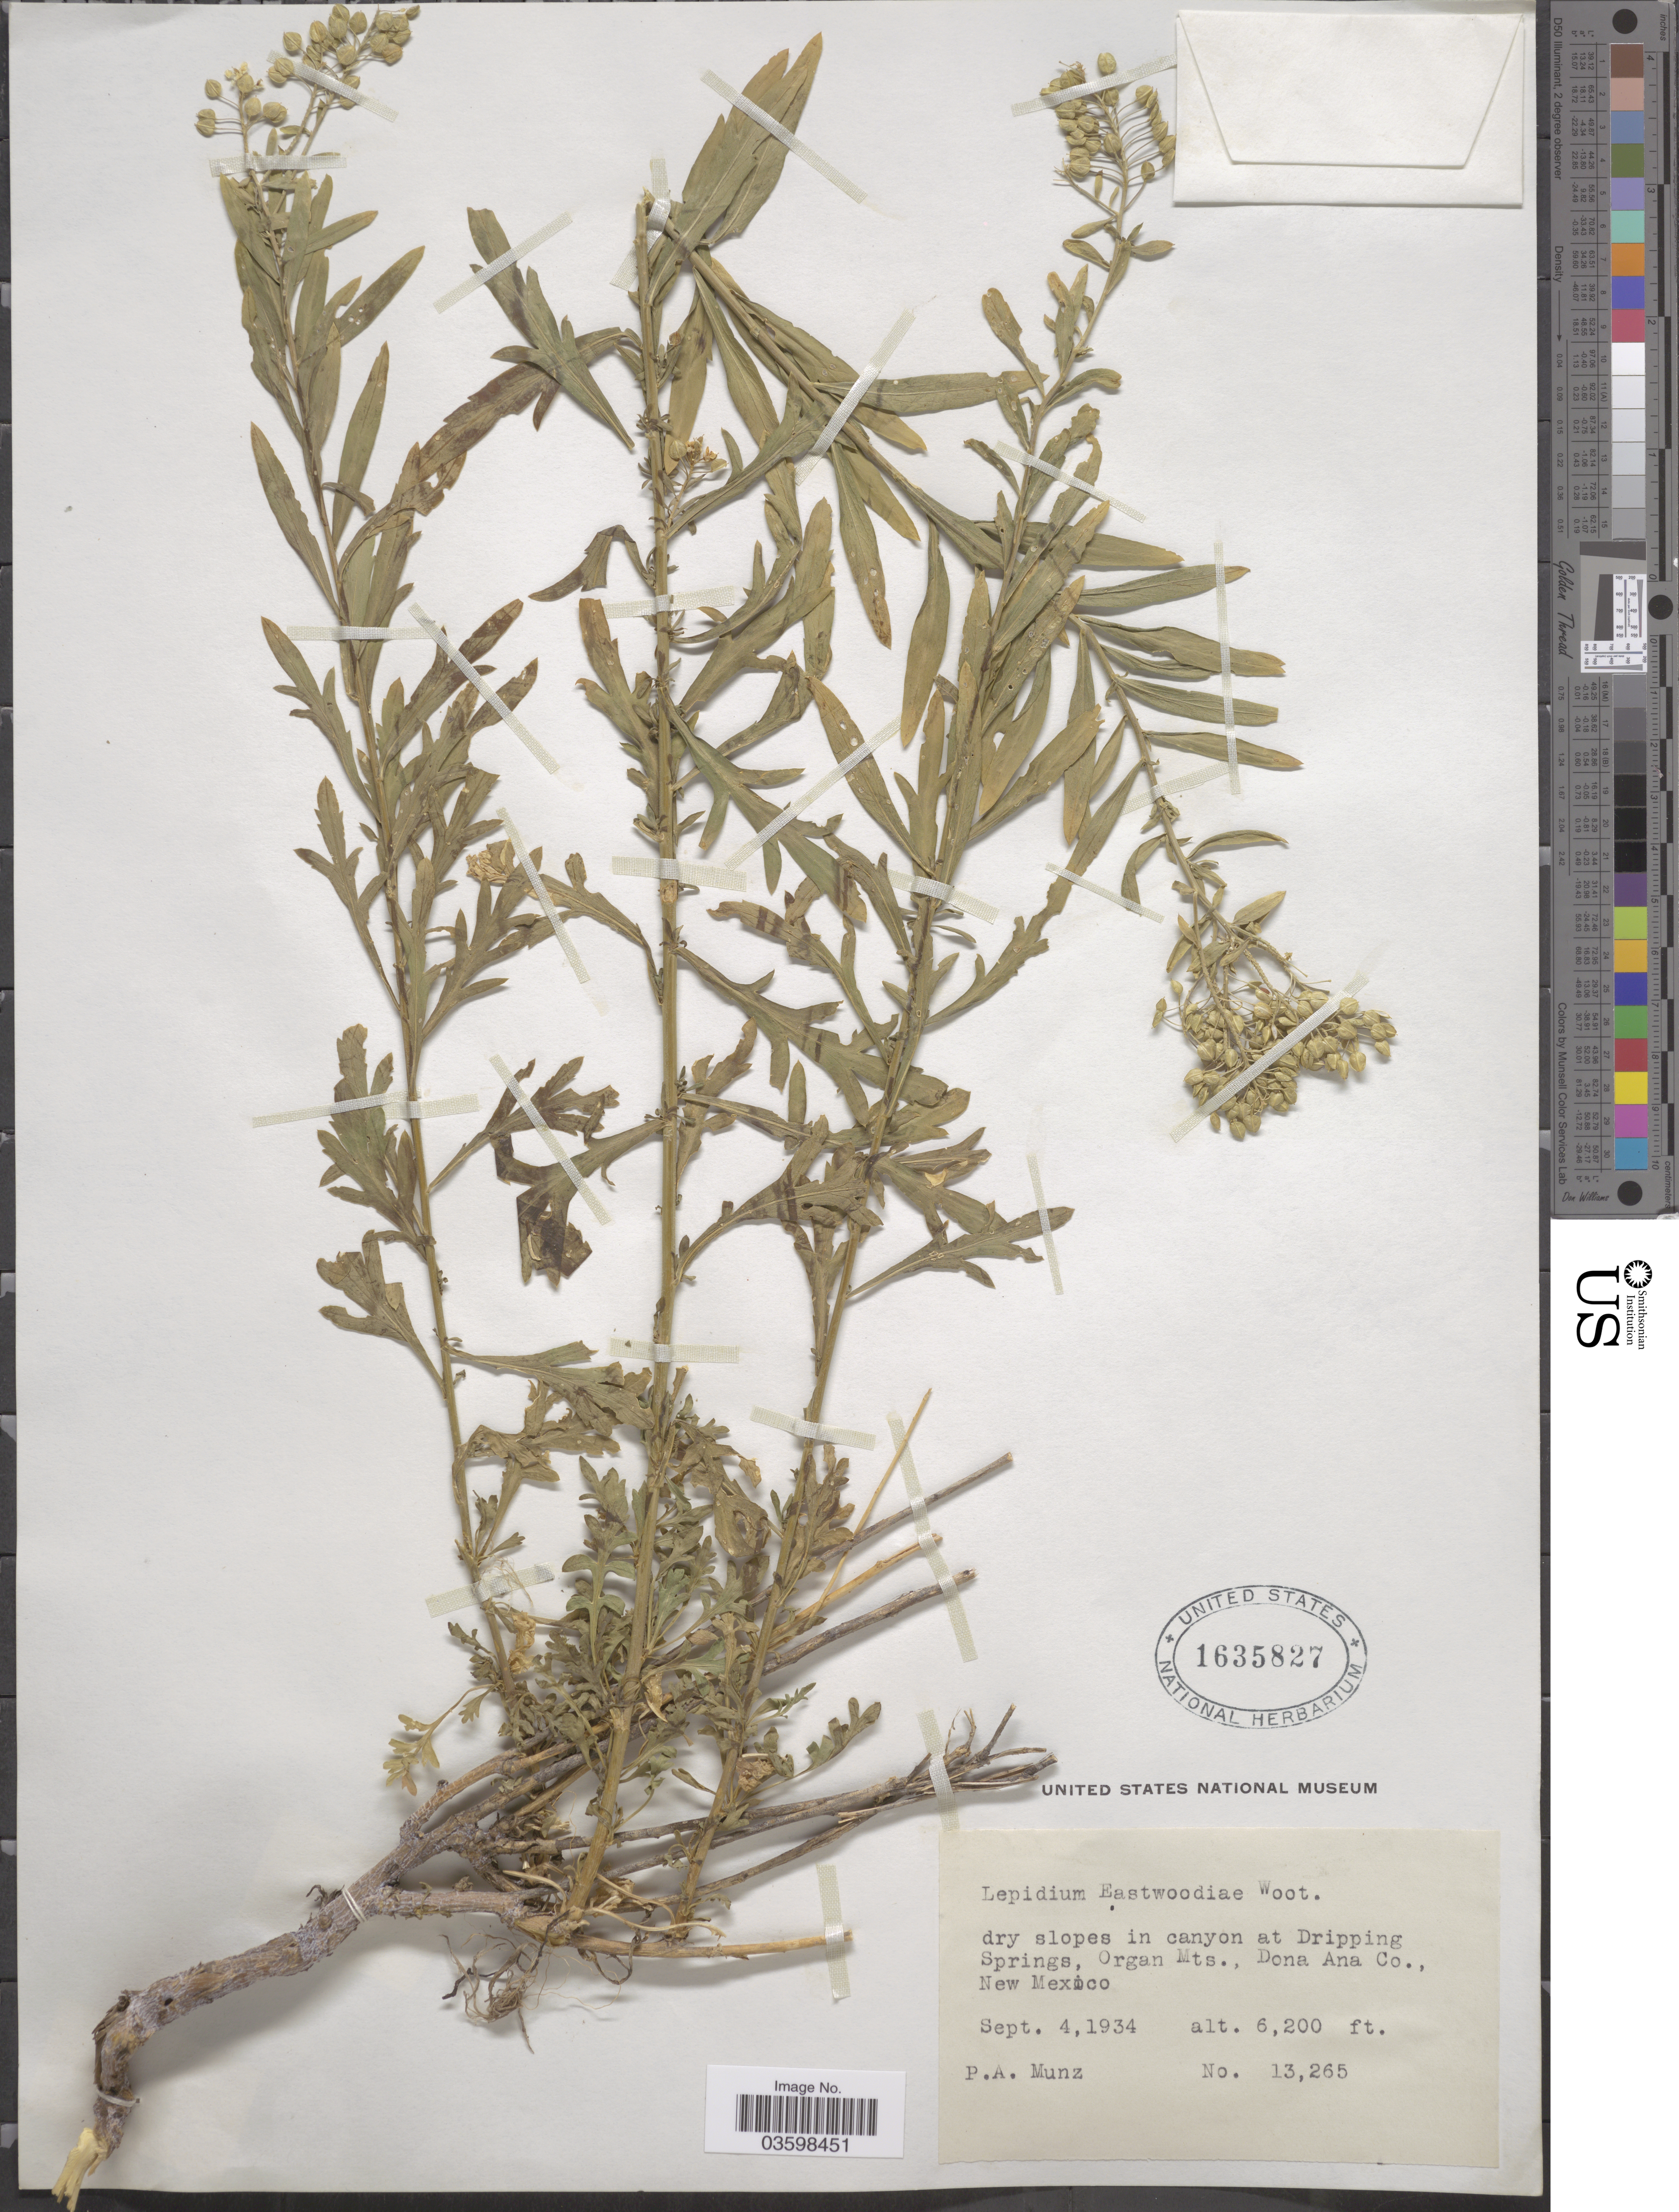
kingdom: Plantae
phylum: Tracheophyta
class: Magnoliopsida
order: Brassicales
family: Brassicaceae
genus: Lepidium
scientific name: Lepidium eastwoodiae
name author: Wooton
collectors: P. A. Munz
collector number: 13265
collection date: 1934-09-04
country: United States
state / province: New Mexico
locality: Dry slopes in canyon at Dripping Springs, Organ Mts., Dona Ana Co.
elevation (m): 1890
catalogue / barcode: US 1635827